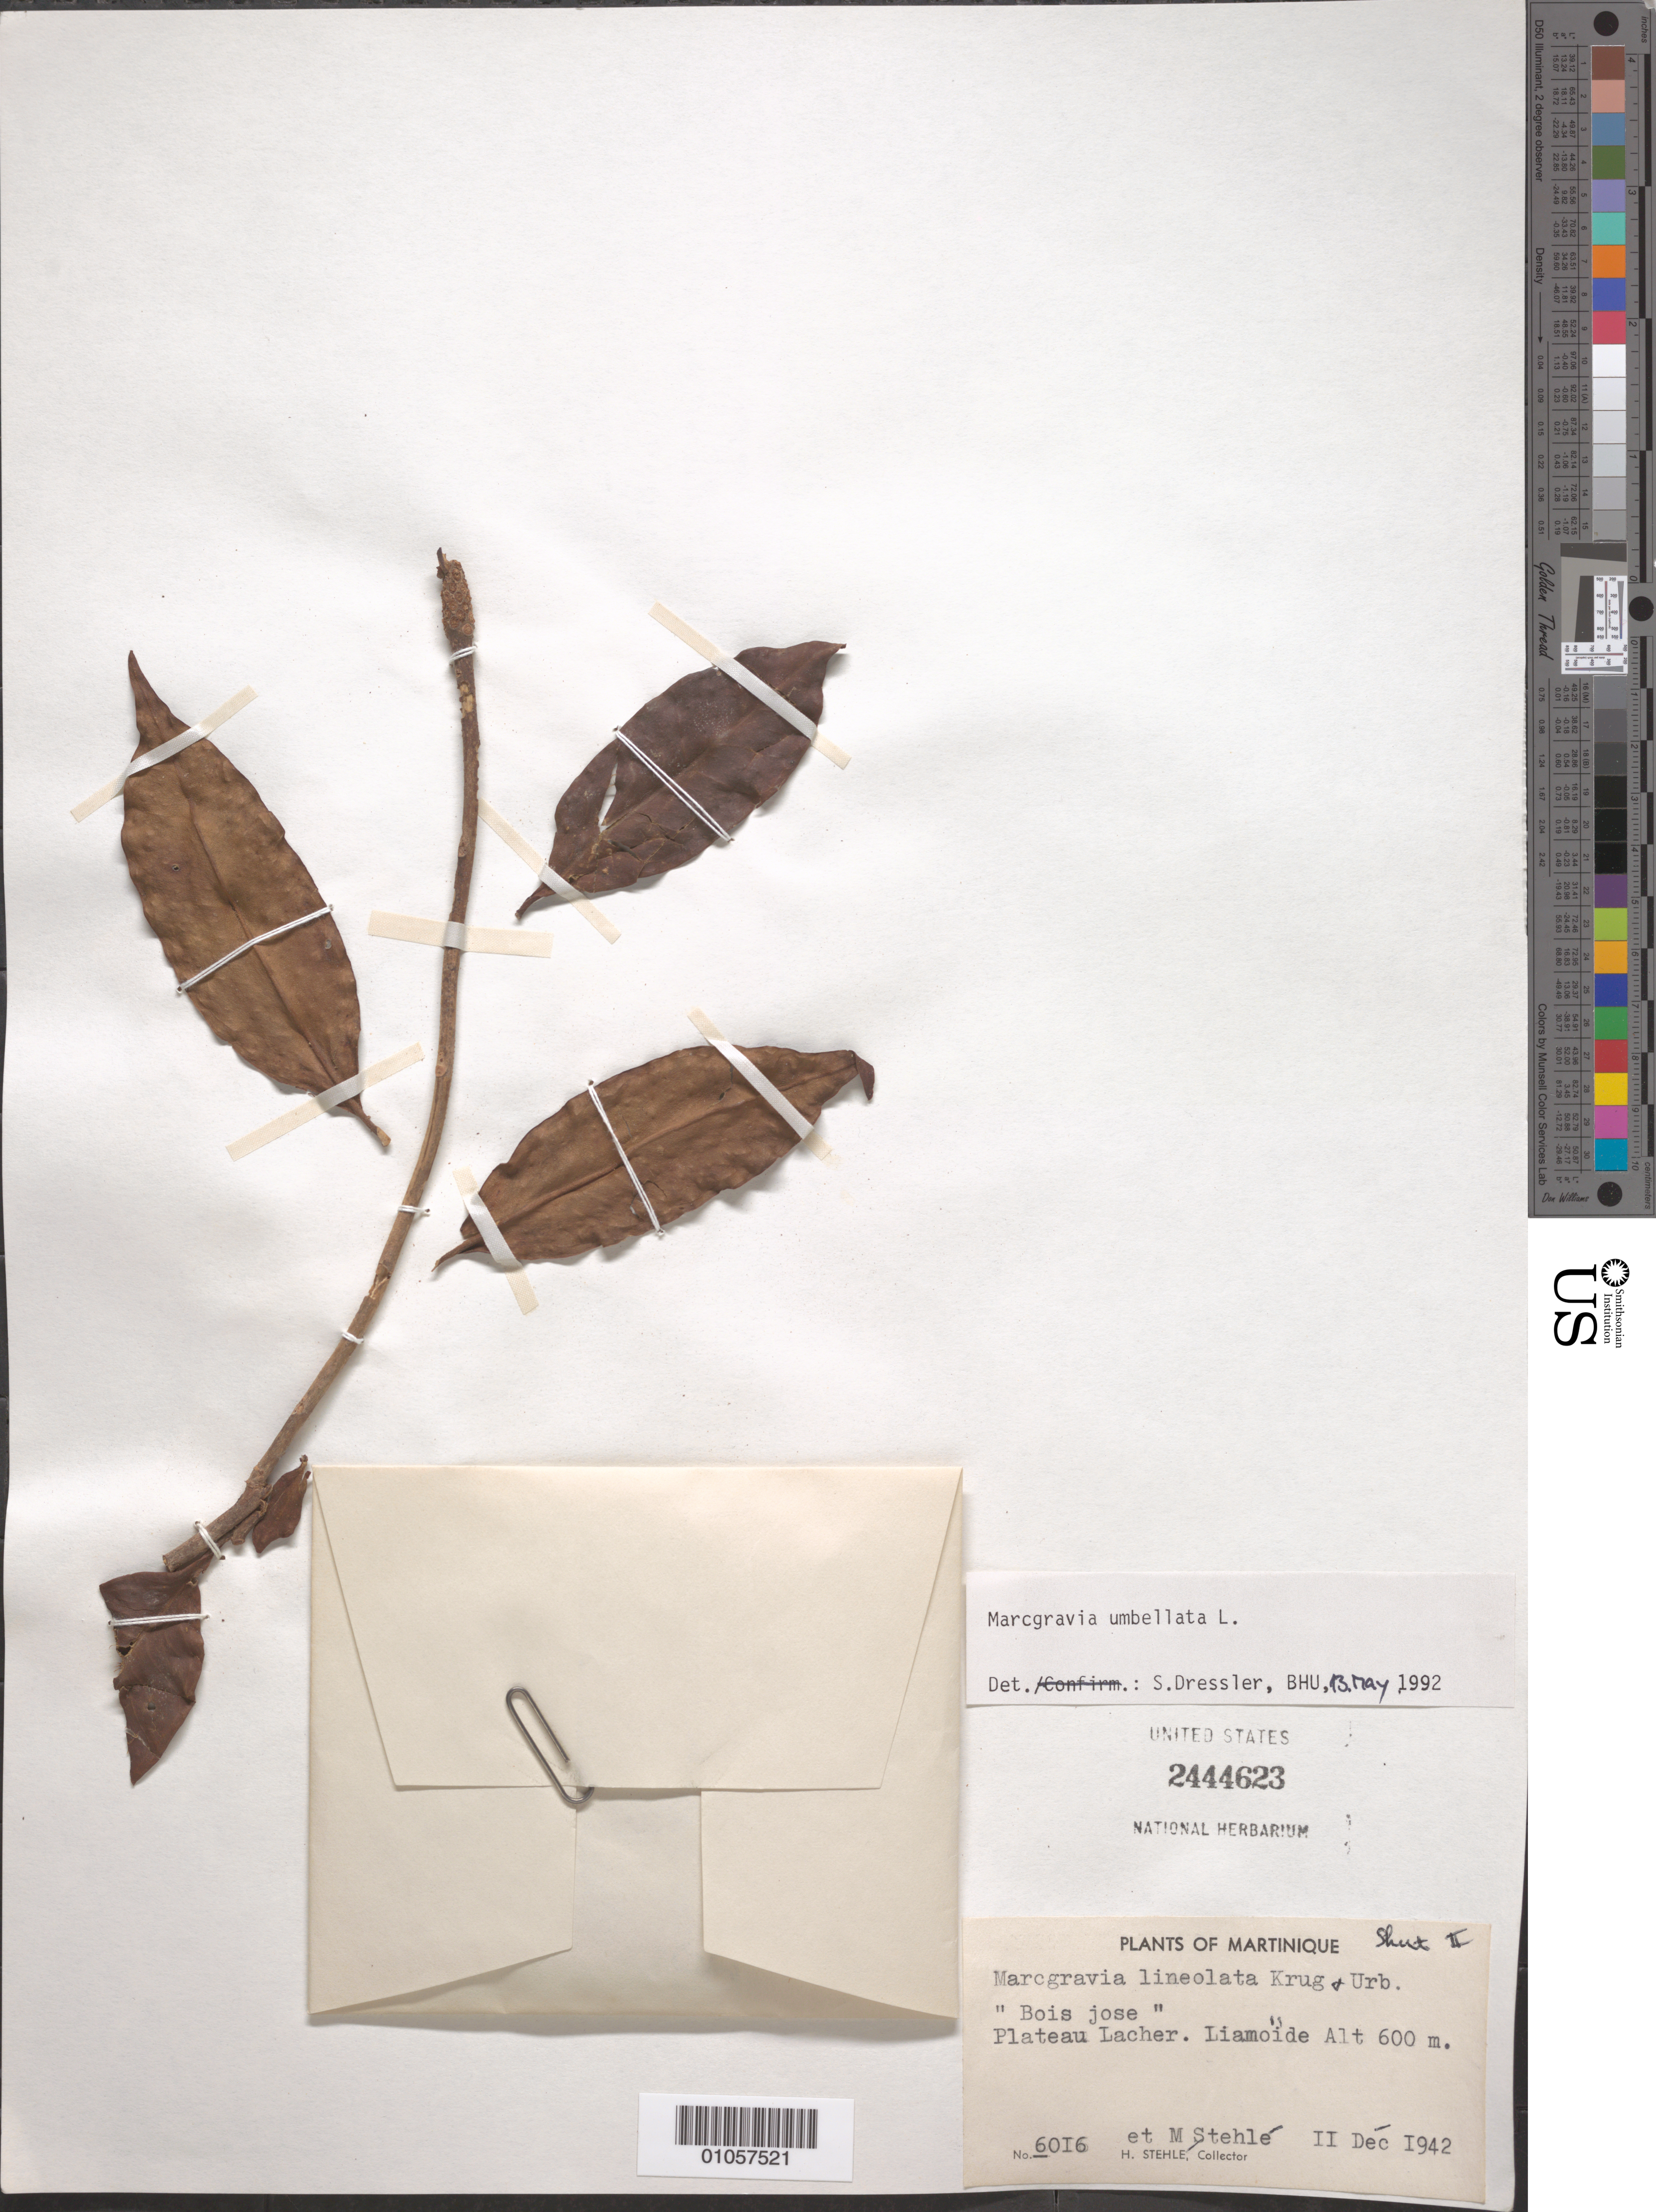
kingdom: Plantae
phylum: Tracheophyta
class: Magnoliopsida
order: Ericales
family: Marcgraviaceae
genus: Marcgravia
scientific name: Marcgravia umbellata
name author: L.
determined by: Dressler, S., (FR), Forschungsinstitut Und Naturmuseum Senckenberg (GERMANY)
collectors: H. Stehlé & M. Stehlé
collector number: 6016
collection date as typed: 11 Dec 1942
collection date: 1942-12-11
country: Martinique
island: Martinique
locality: Plateau Larcher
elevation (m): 600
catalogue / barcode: US 2444623